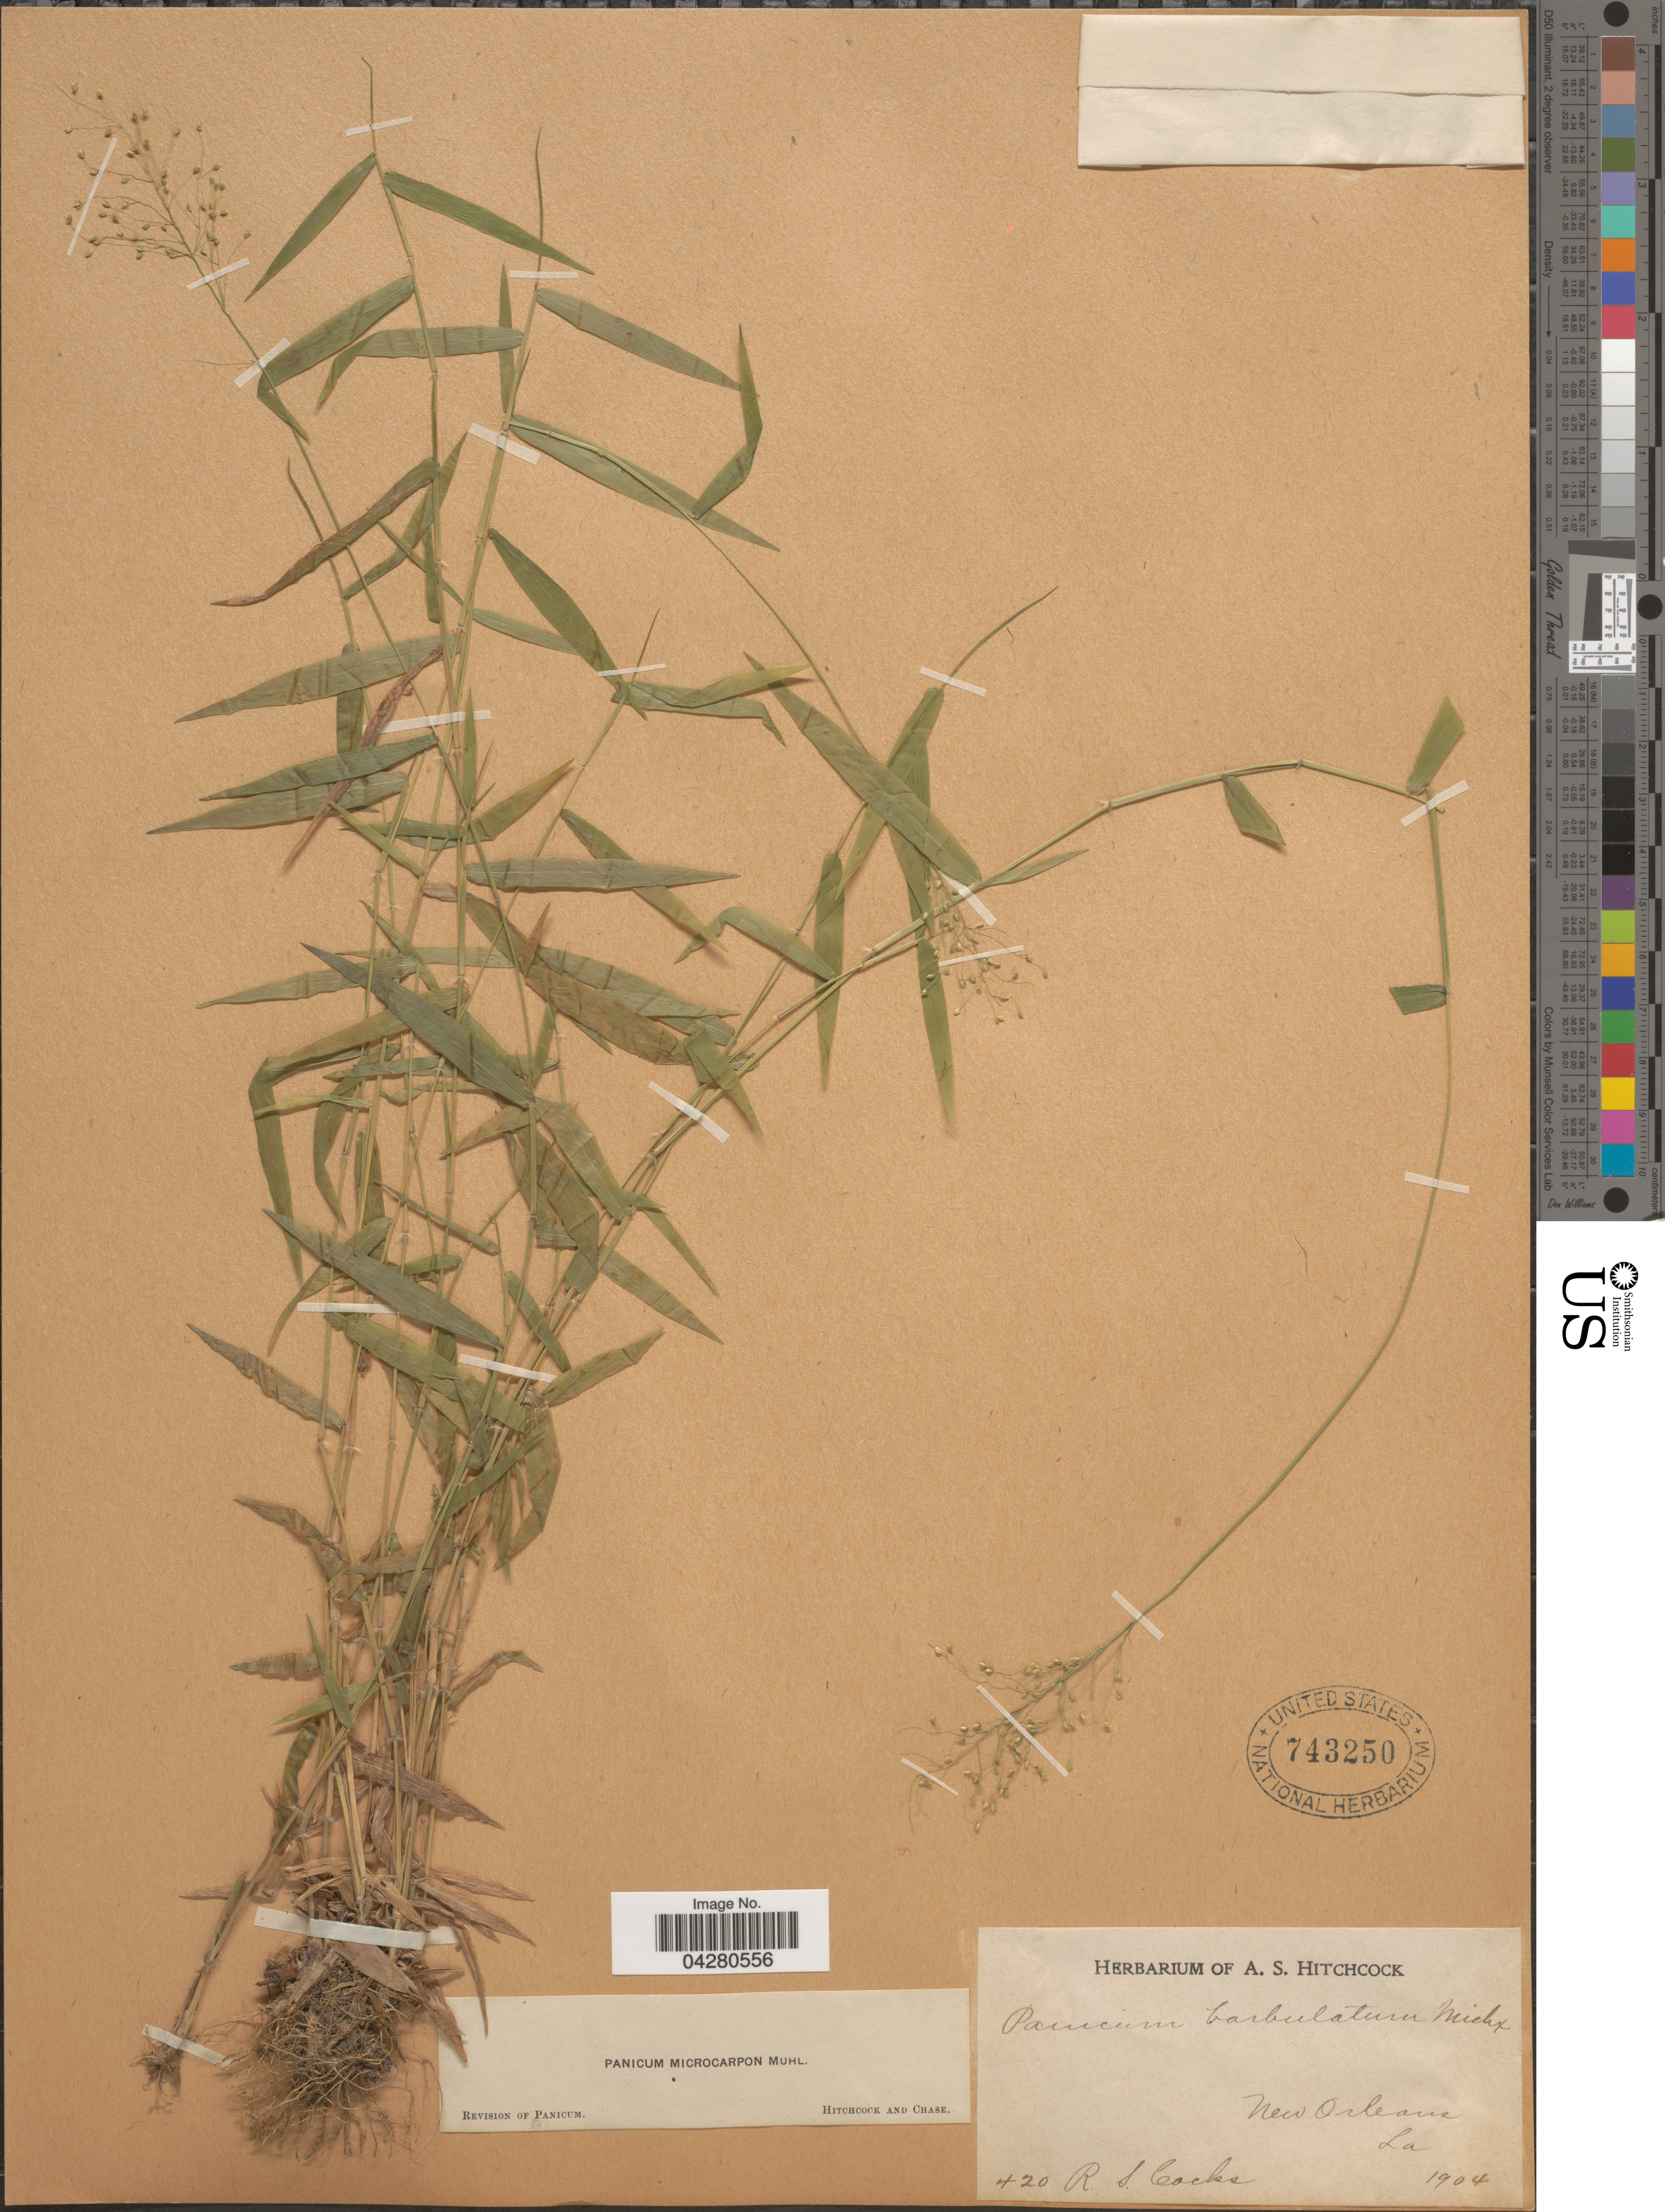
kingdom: Plantae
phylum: Tracheophyta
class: Liliopsida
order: Poales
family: Poaceae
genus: Dichanthelium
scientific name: Dichanthelium dichotomum var. dichotomum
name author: (L.) Gould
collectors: R. Cocks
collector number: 420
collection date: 1904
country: United States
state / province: Louisiana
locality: New Orleans.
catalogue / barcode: US 743250